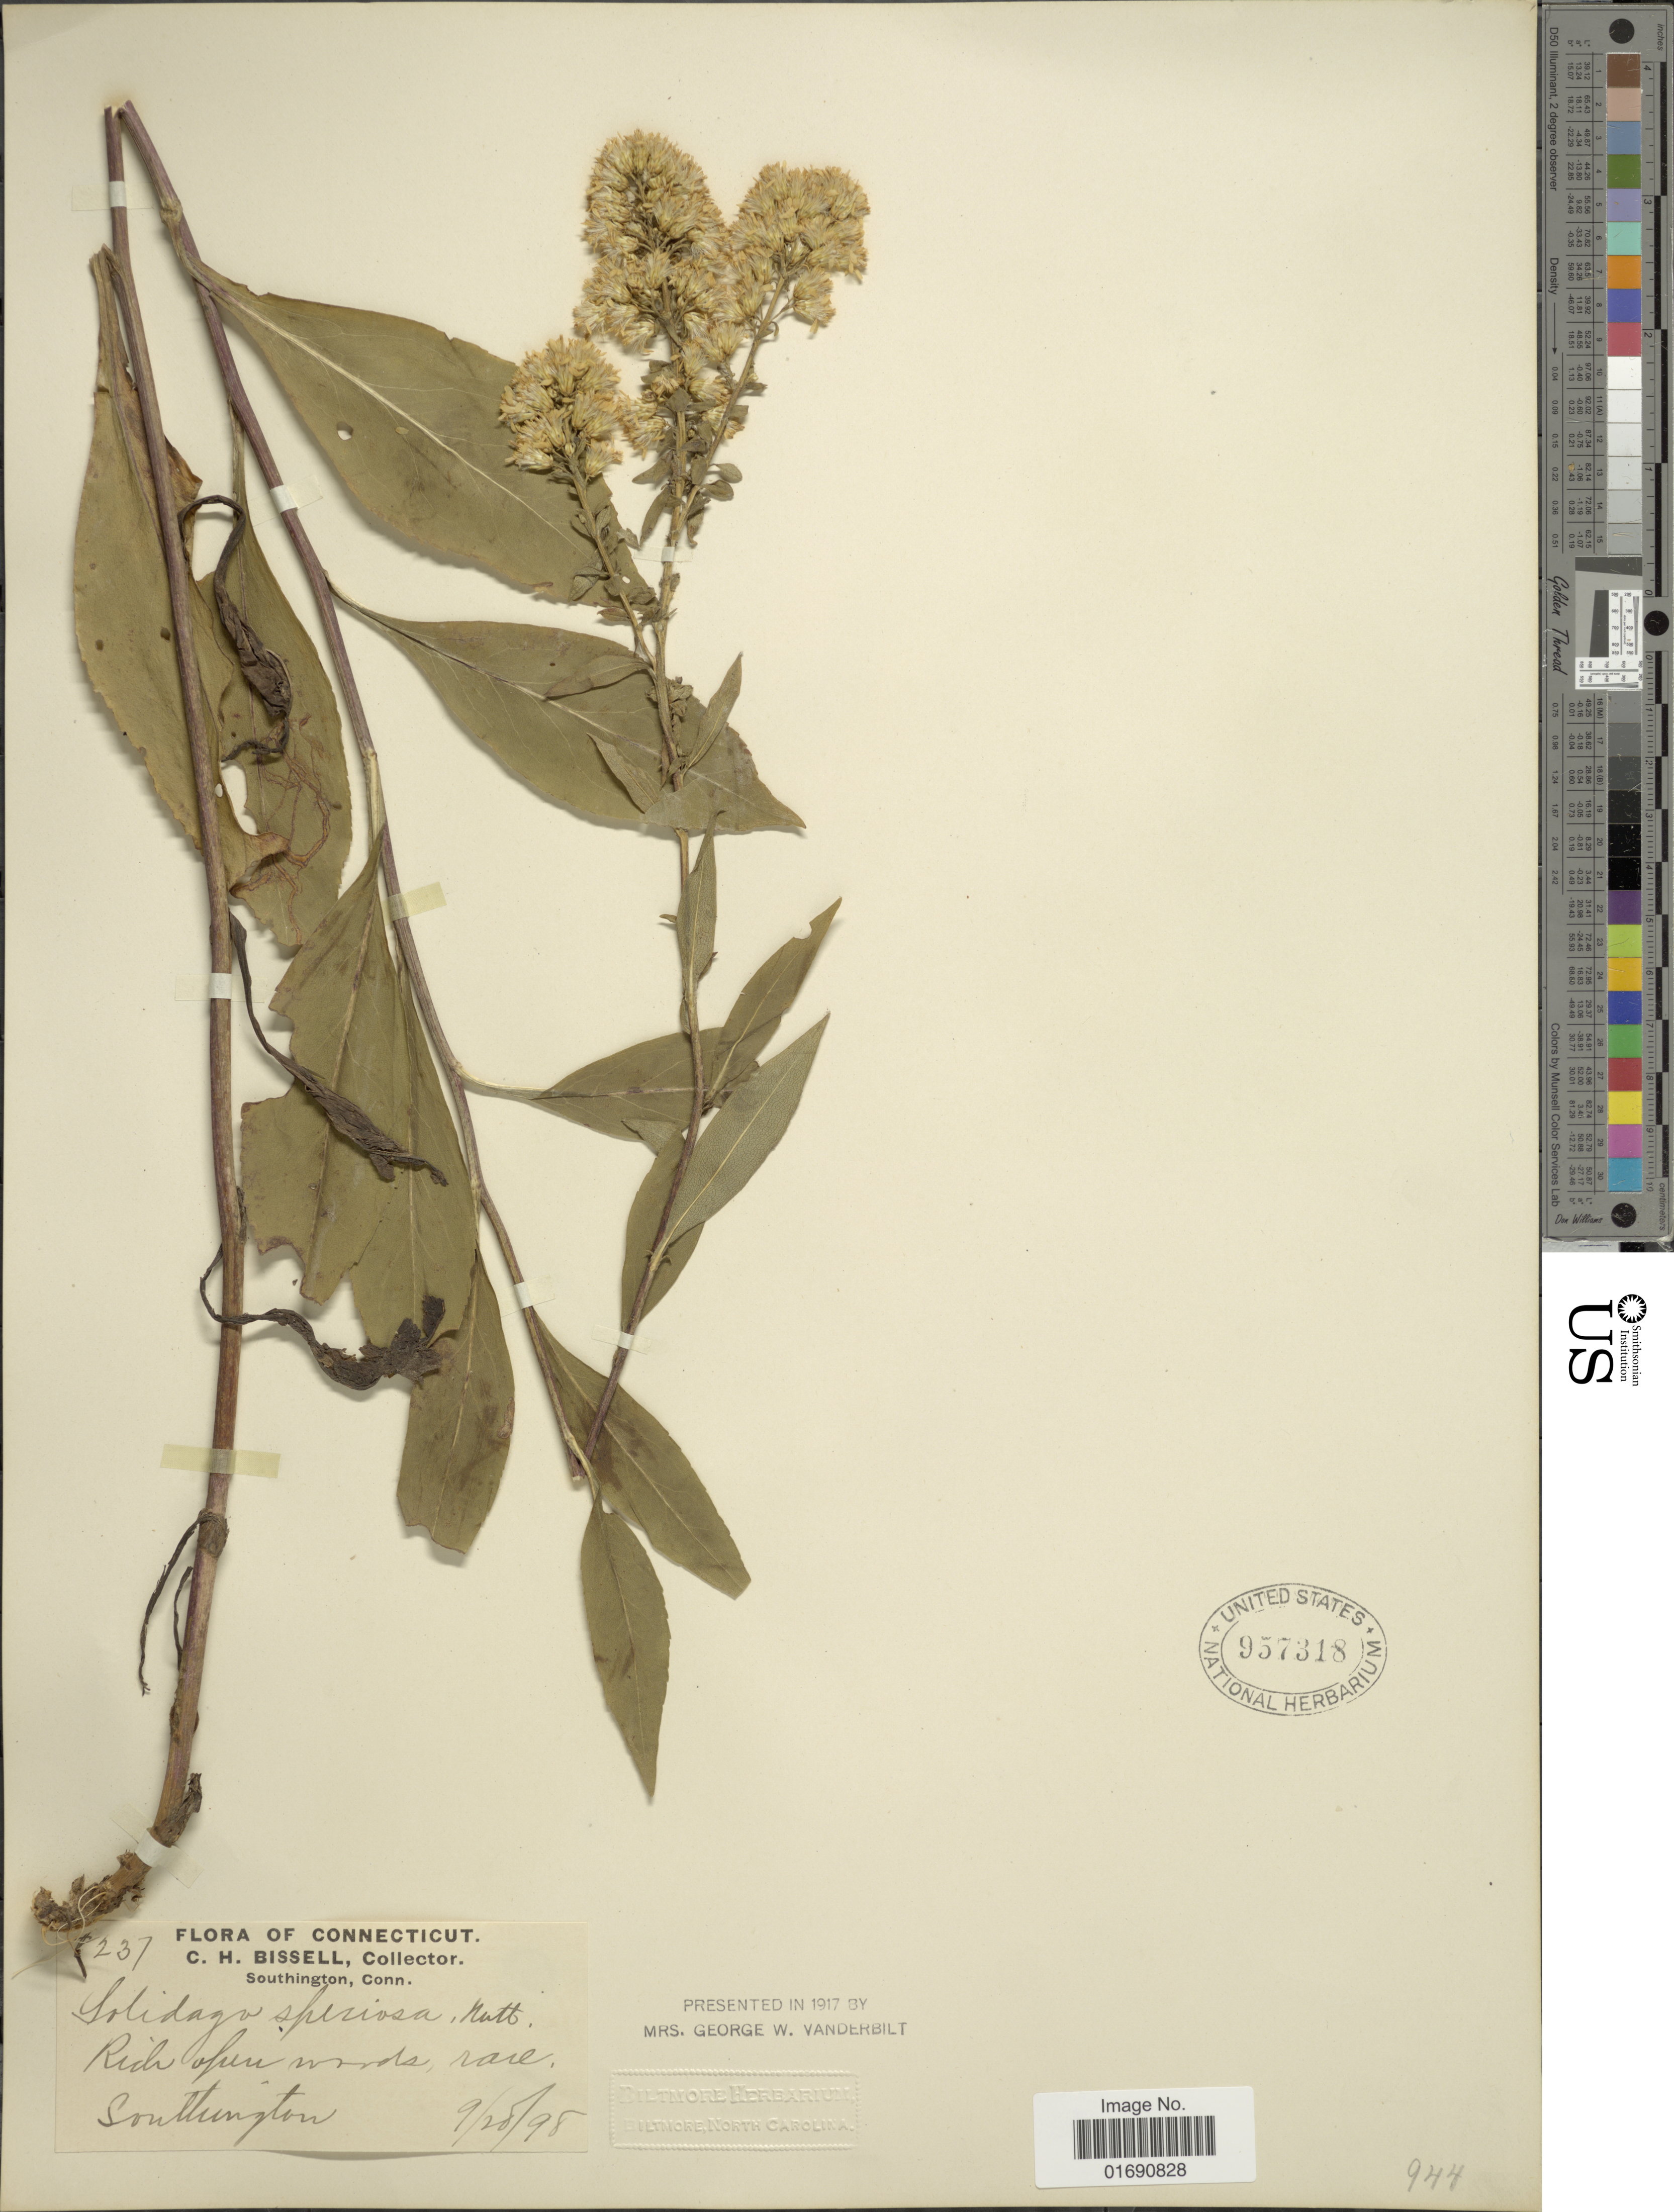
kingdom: Plantae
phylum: Tracheophyta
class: Magnoliopsida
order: Asterales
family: Asteraceae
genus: Solidago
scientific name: Solidago speciosa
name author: Nutt.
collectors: C. Bissell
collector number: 237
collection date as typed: Transcribed d/m/y: 28/9/98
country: United States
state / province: Connecticut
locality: Rich open woods, rare Southington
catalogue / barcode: US 957318